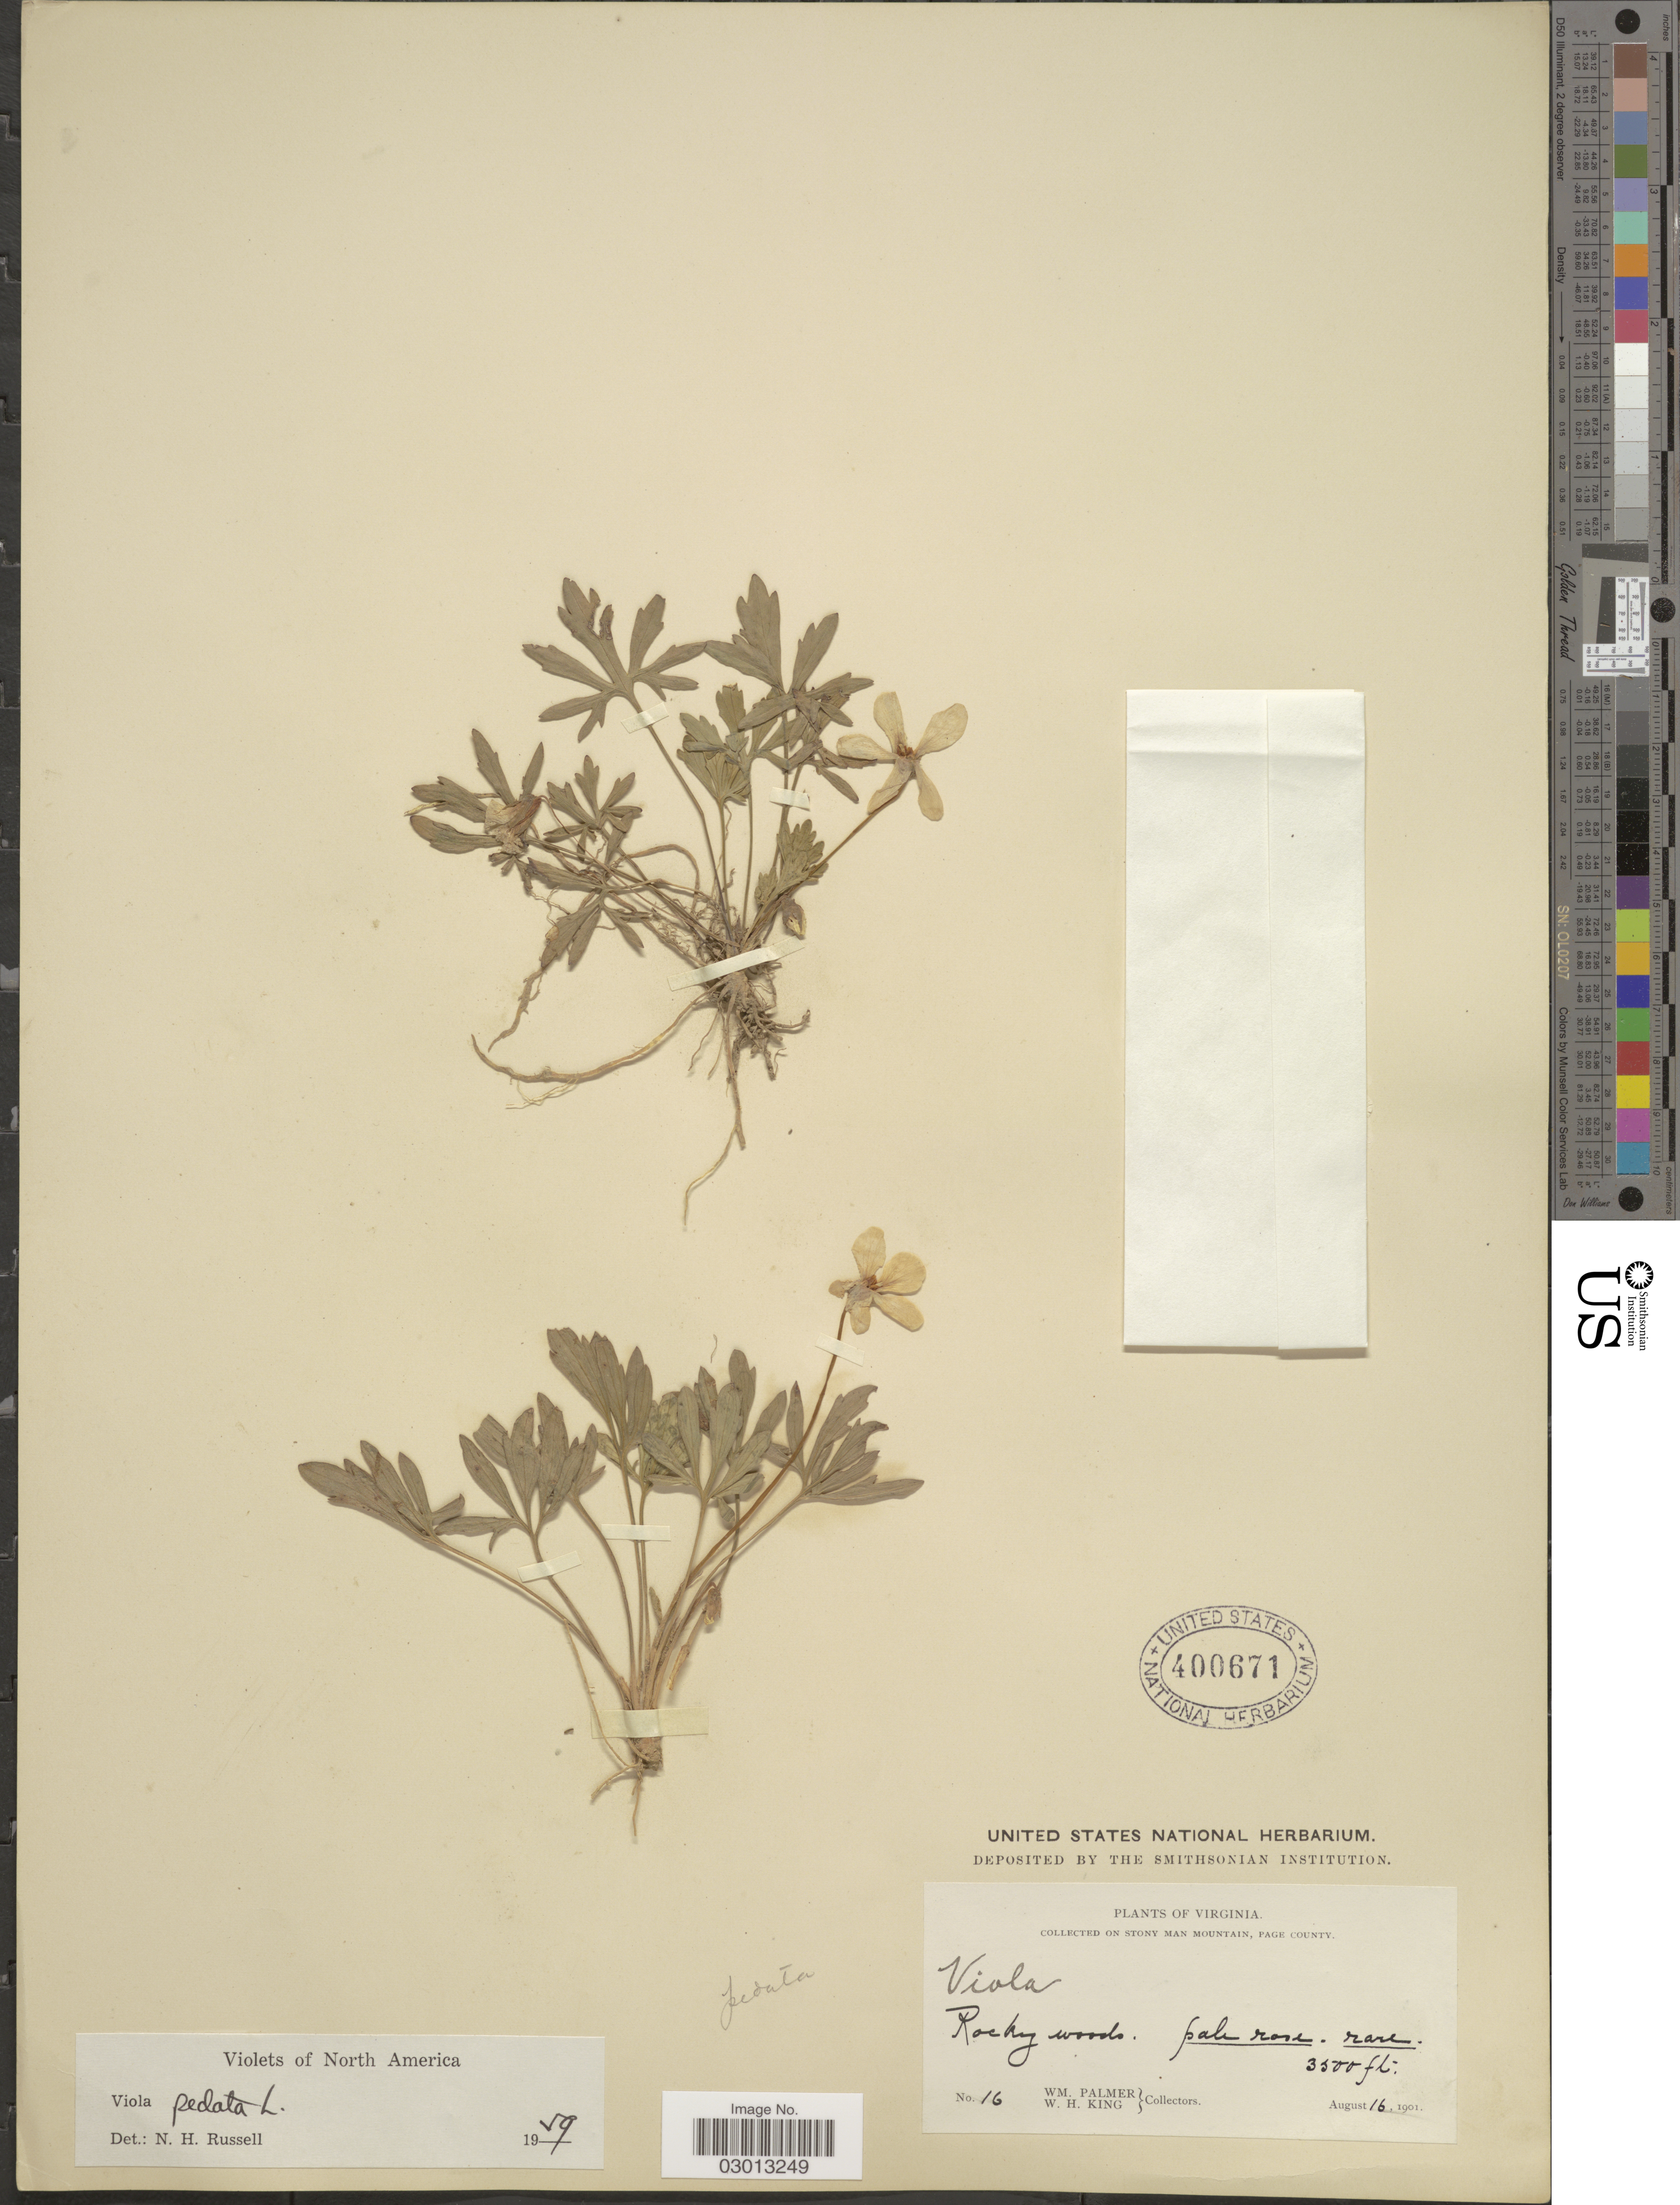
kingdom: Plantae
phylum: Tracheophyta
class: Magnoliopsida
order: Malpighiales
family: Violaceae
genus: Viola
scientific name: Viola pedata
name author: L.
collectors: W. Palmer & W. H. King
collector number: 16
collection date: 1901-08-16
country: United States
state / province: Virginia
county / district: Page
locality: On Stony Man Mountain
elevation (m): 1067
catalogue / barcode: US 400671